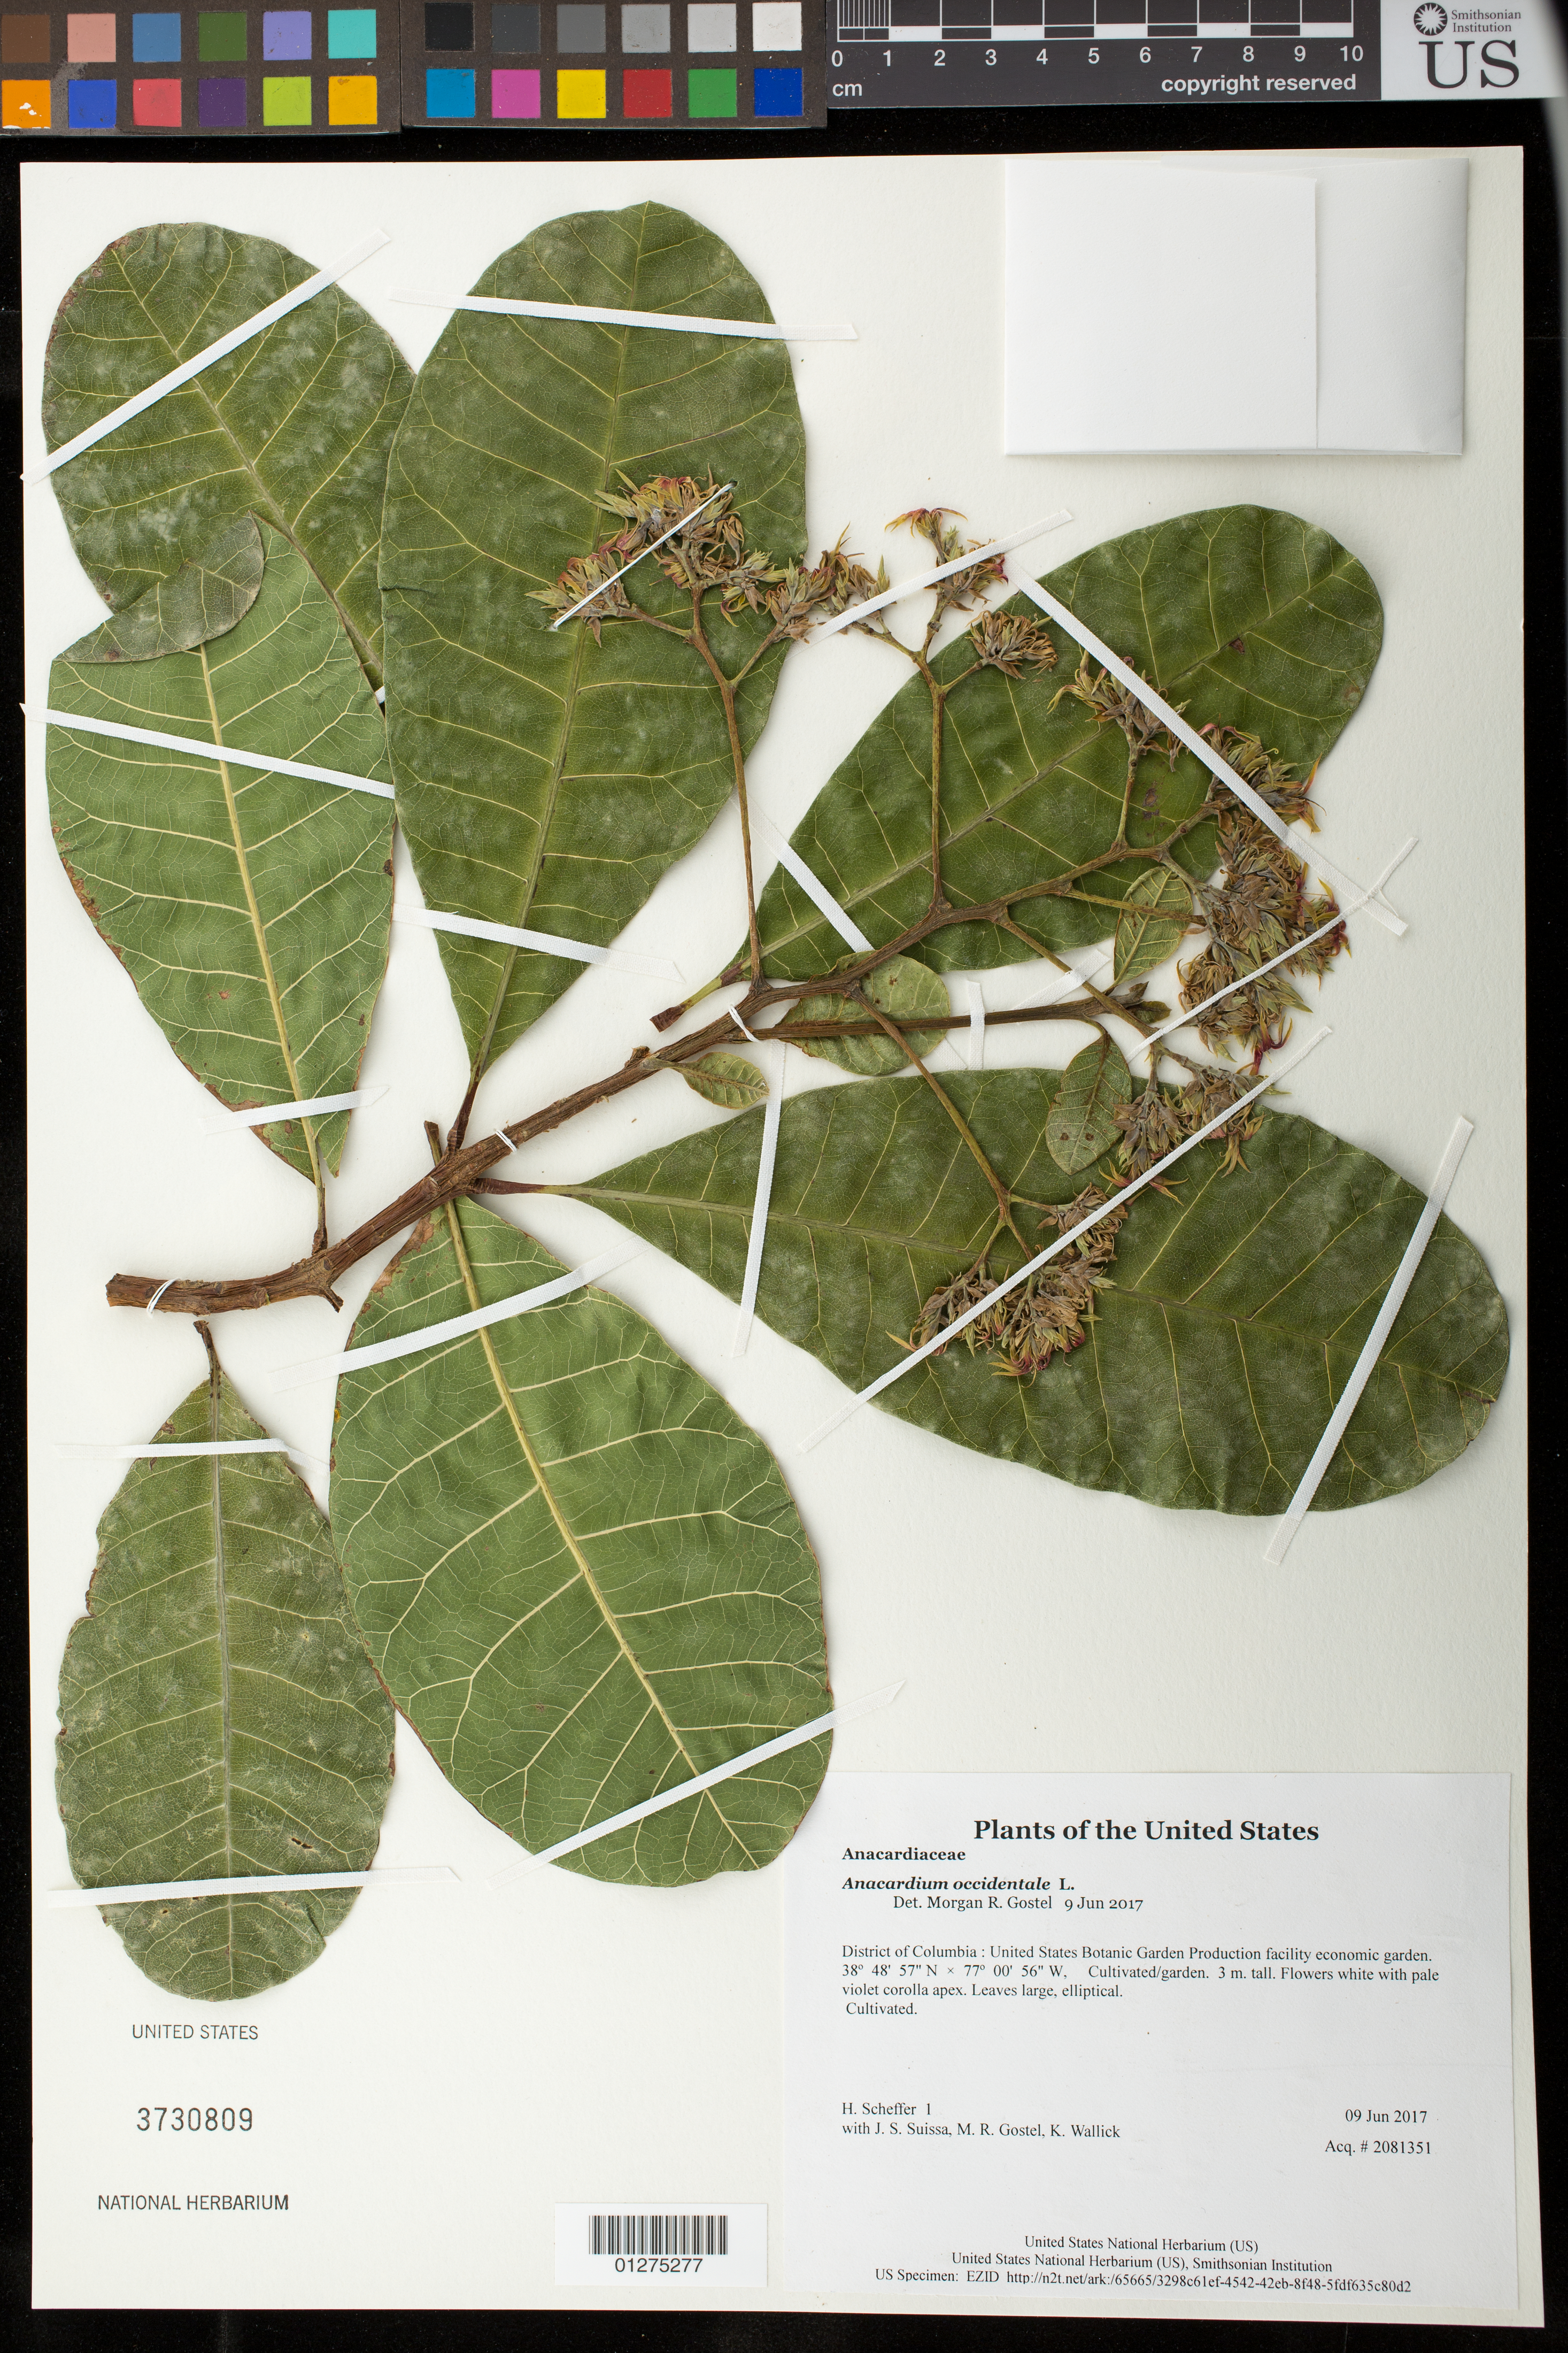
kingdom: Plantae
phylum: Tracheophyta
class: Magnoliopsida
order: Sapindales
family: Anacardiaceae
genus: Anacardium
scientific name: Anacardium occidentale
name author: L.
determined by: Gostel, M. R.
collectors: H. Scheffer, J. S. Suissa, M. R. Gostel & K. Wallick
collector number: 1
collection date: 2017-06-09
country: United States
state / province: District of Columbia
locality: United States Botanic Garden Production facility economic garden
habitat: Cultivated/garden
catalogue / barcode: US 3730809